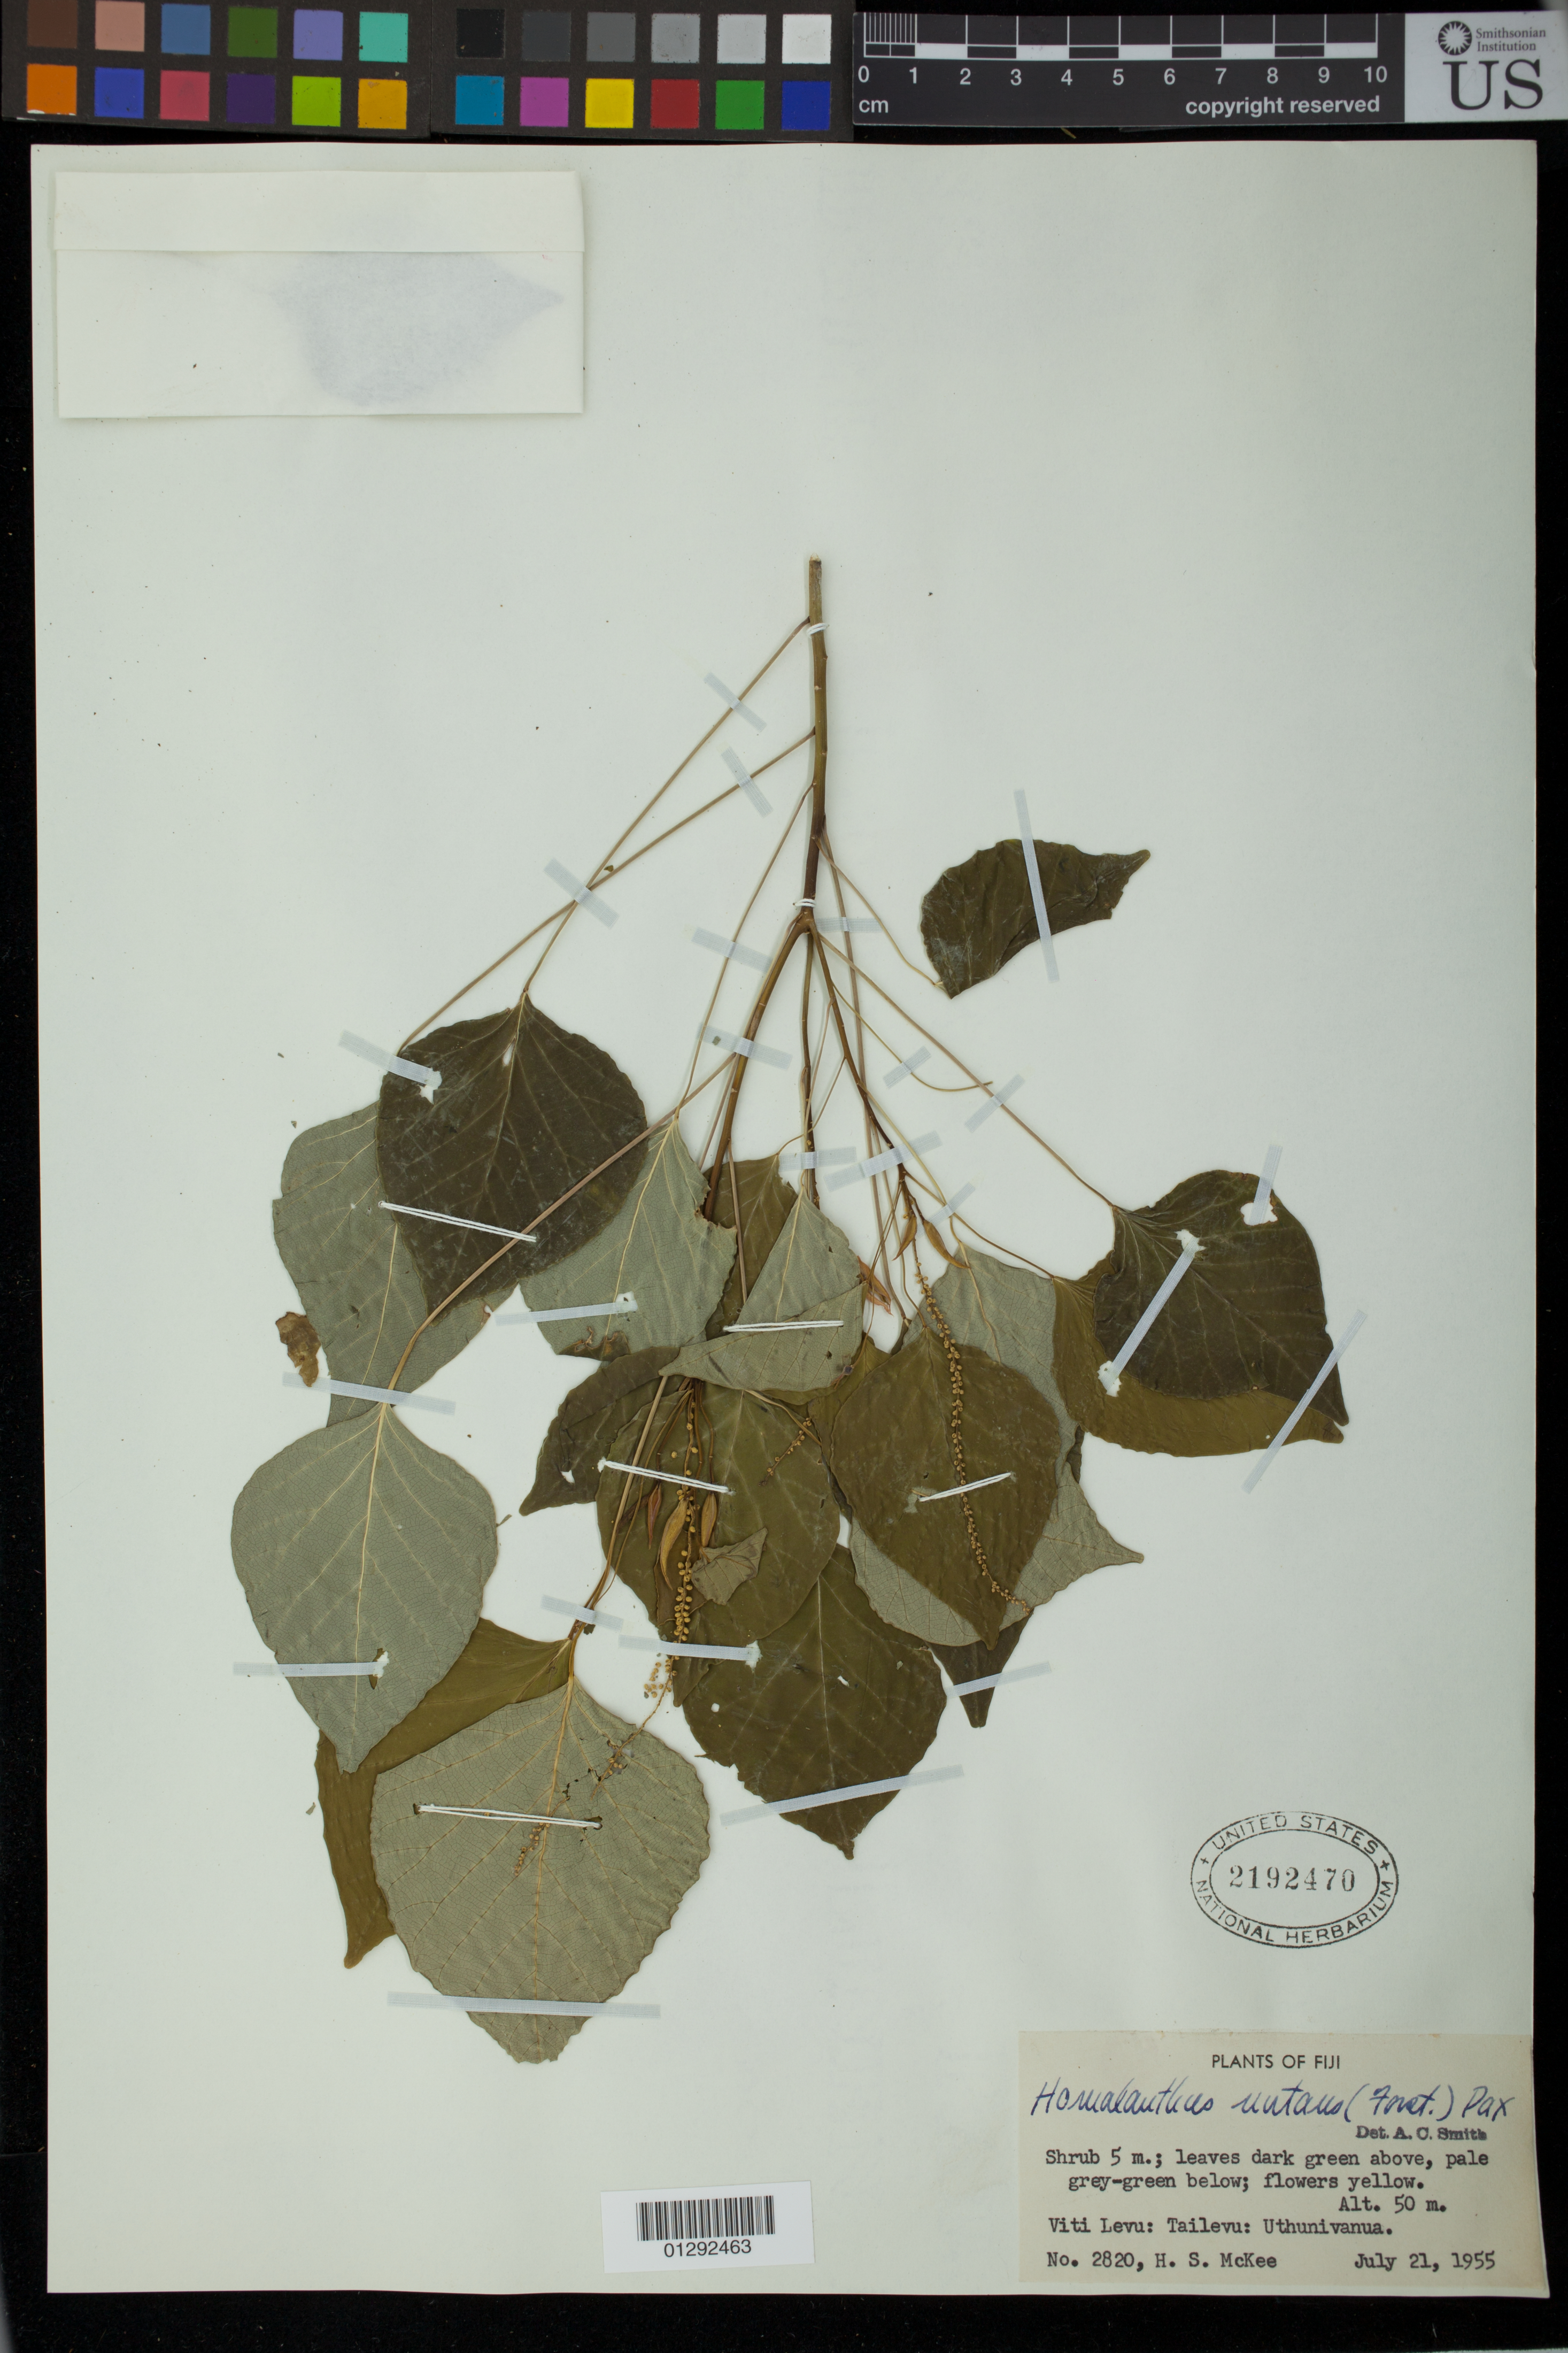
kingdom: Plantae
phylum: Tracheophyta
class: Magnoliopsida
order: Malpighiales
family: Euphorbiaceae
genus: Homalanthus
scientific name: Homalanthus nutans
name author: (G. Forst.) Guill.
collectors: H. S. McKee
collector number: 2820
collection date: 1955-07-21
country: Fiji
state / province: Central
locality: Tailevu: Uthunivanua. Viti Levu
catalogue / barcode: US 2192470